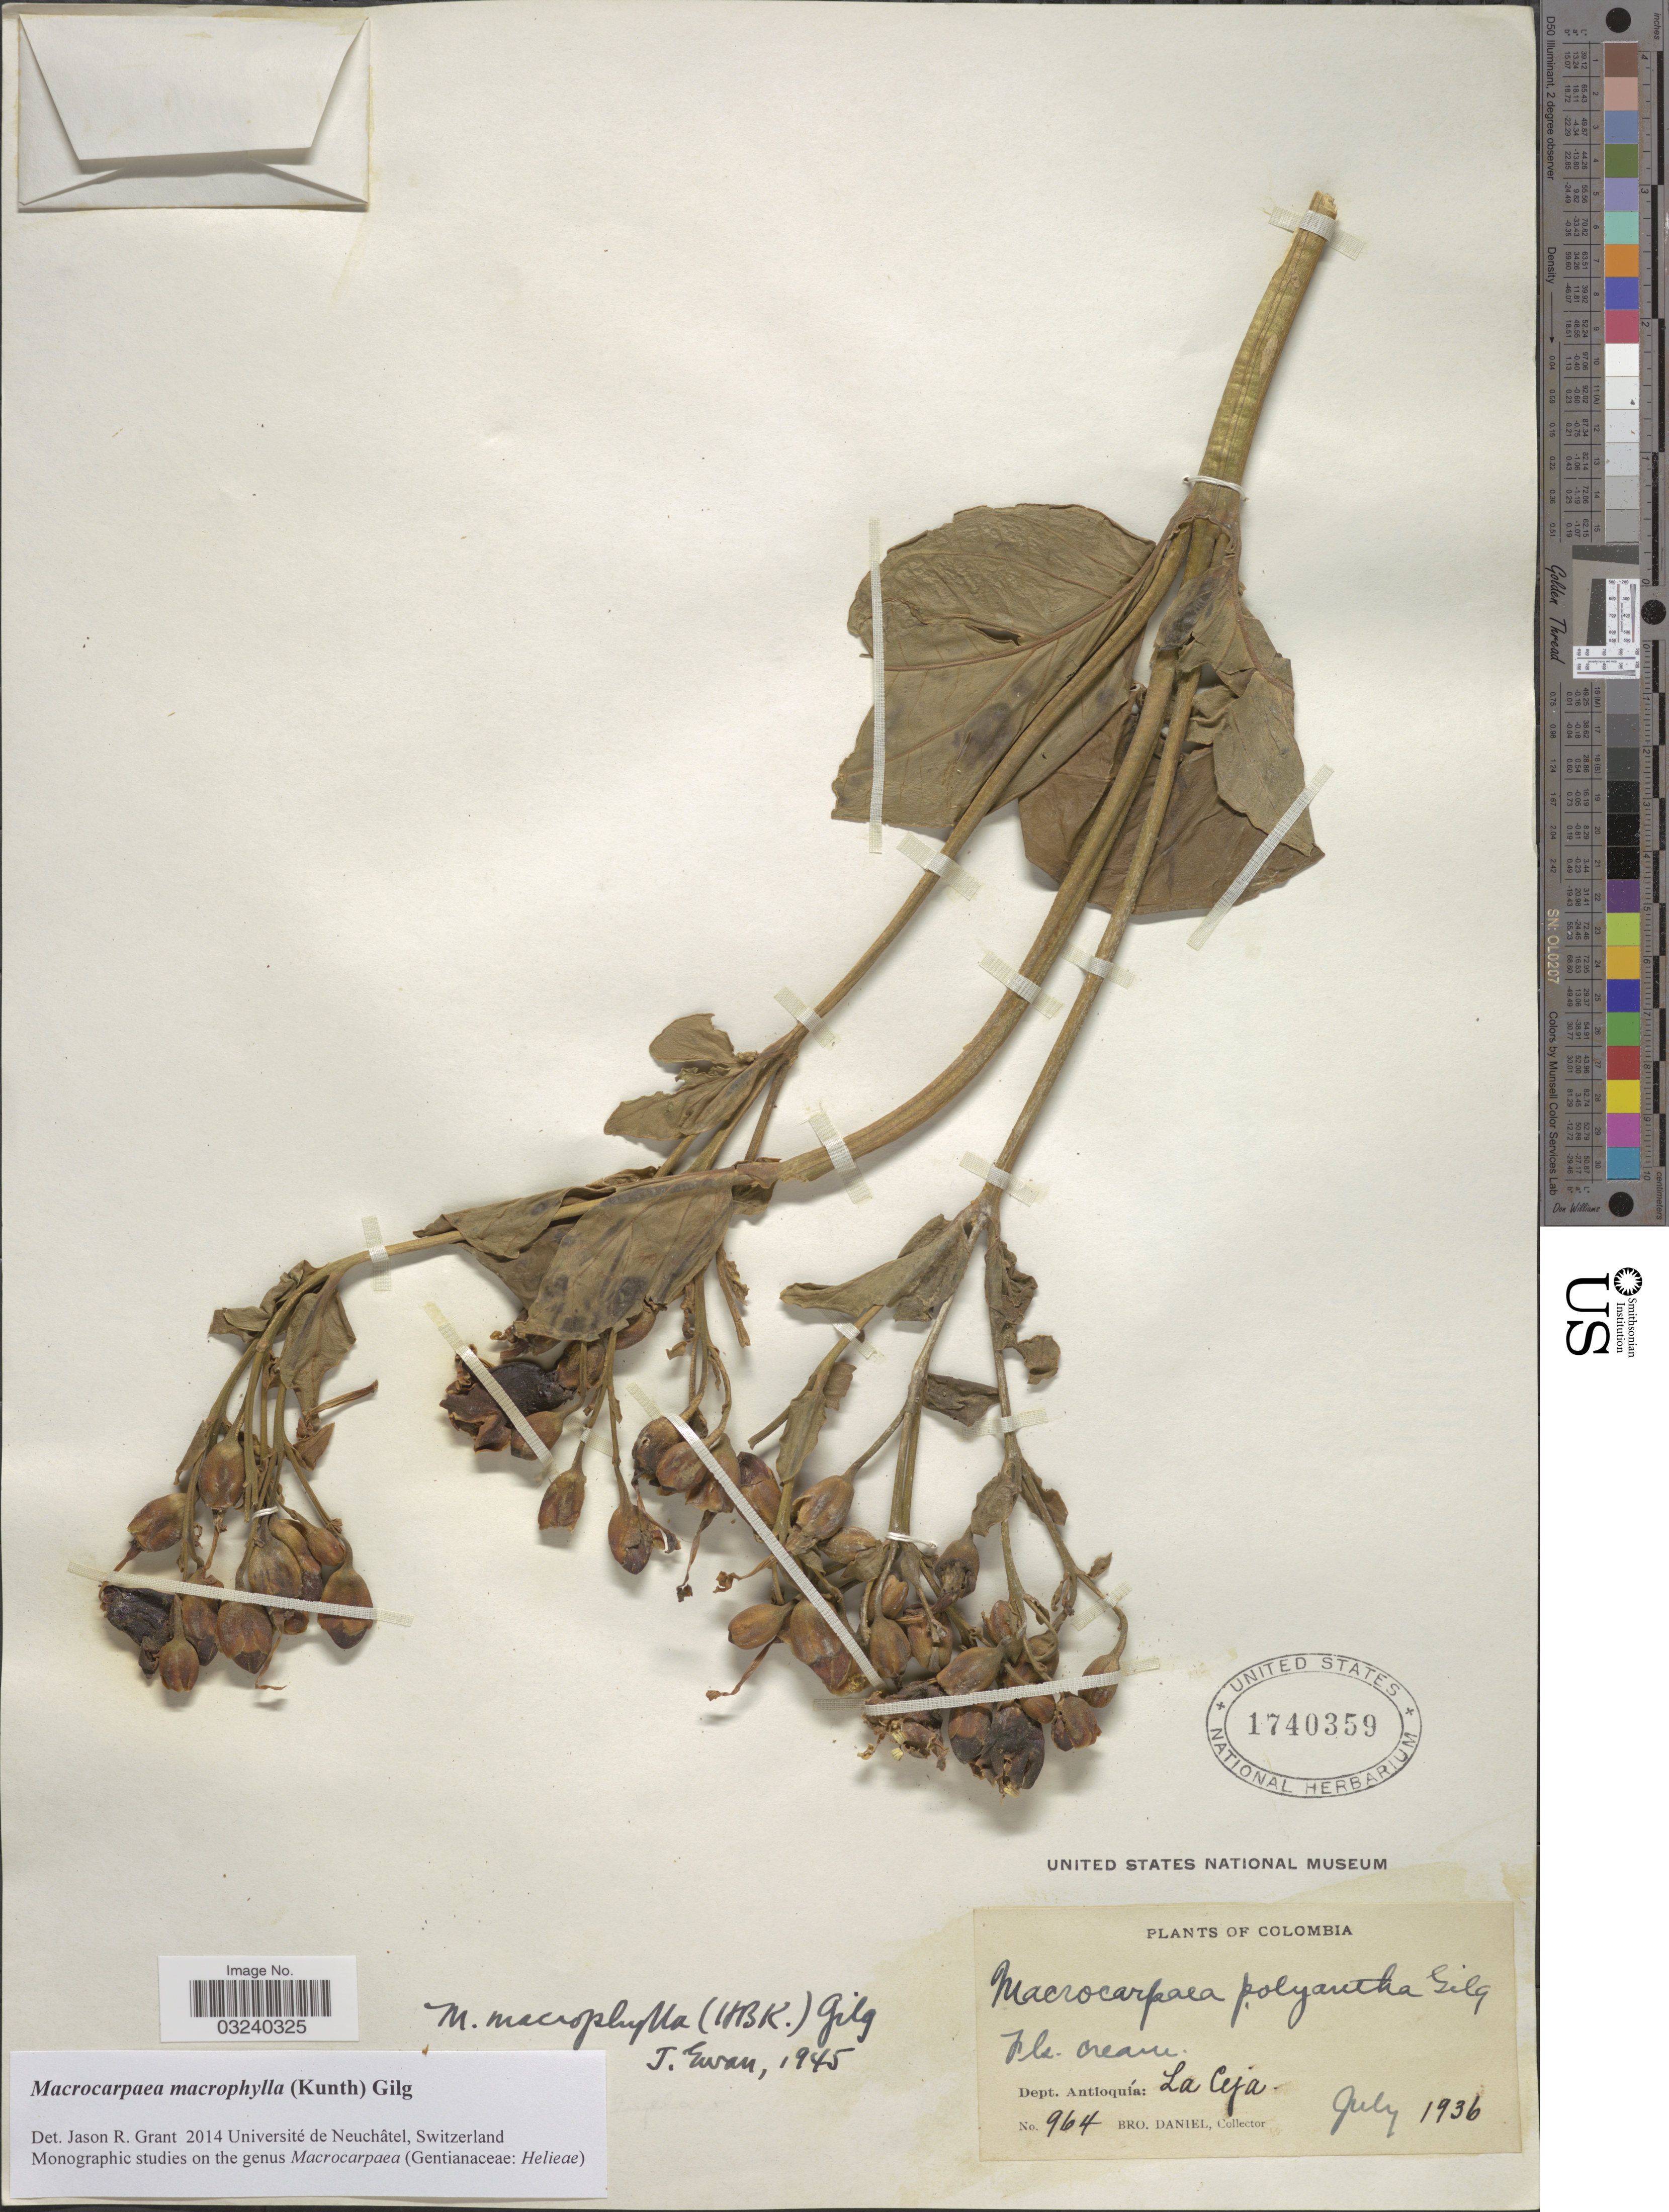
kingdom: Plantae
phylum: Tracheophyta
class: Magnoliopsida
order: Gentianales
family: Gentianaceae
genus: Macrocarpaea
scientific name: Macrocarpaea macrophylla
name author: (Kunth) Gilg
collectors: Bro. Daniel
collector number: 964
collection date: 1936-07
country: Colombia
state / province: Antioquia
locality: Dept. Antioquía: La Ceja.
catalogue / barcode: US 1740359